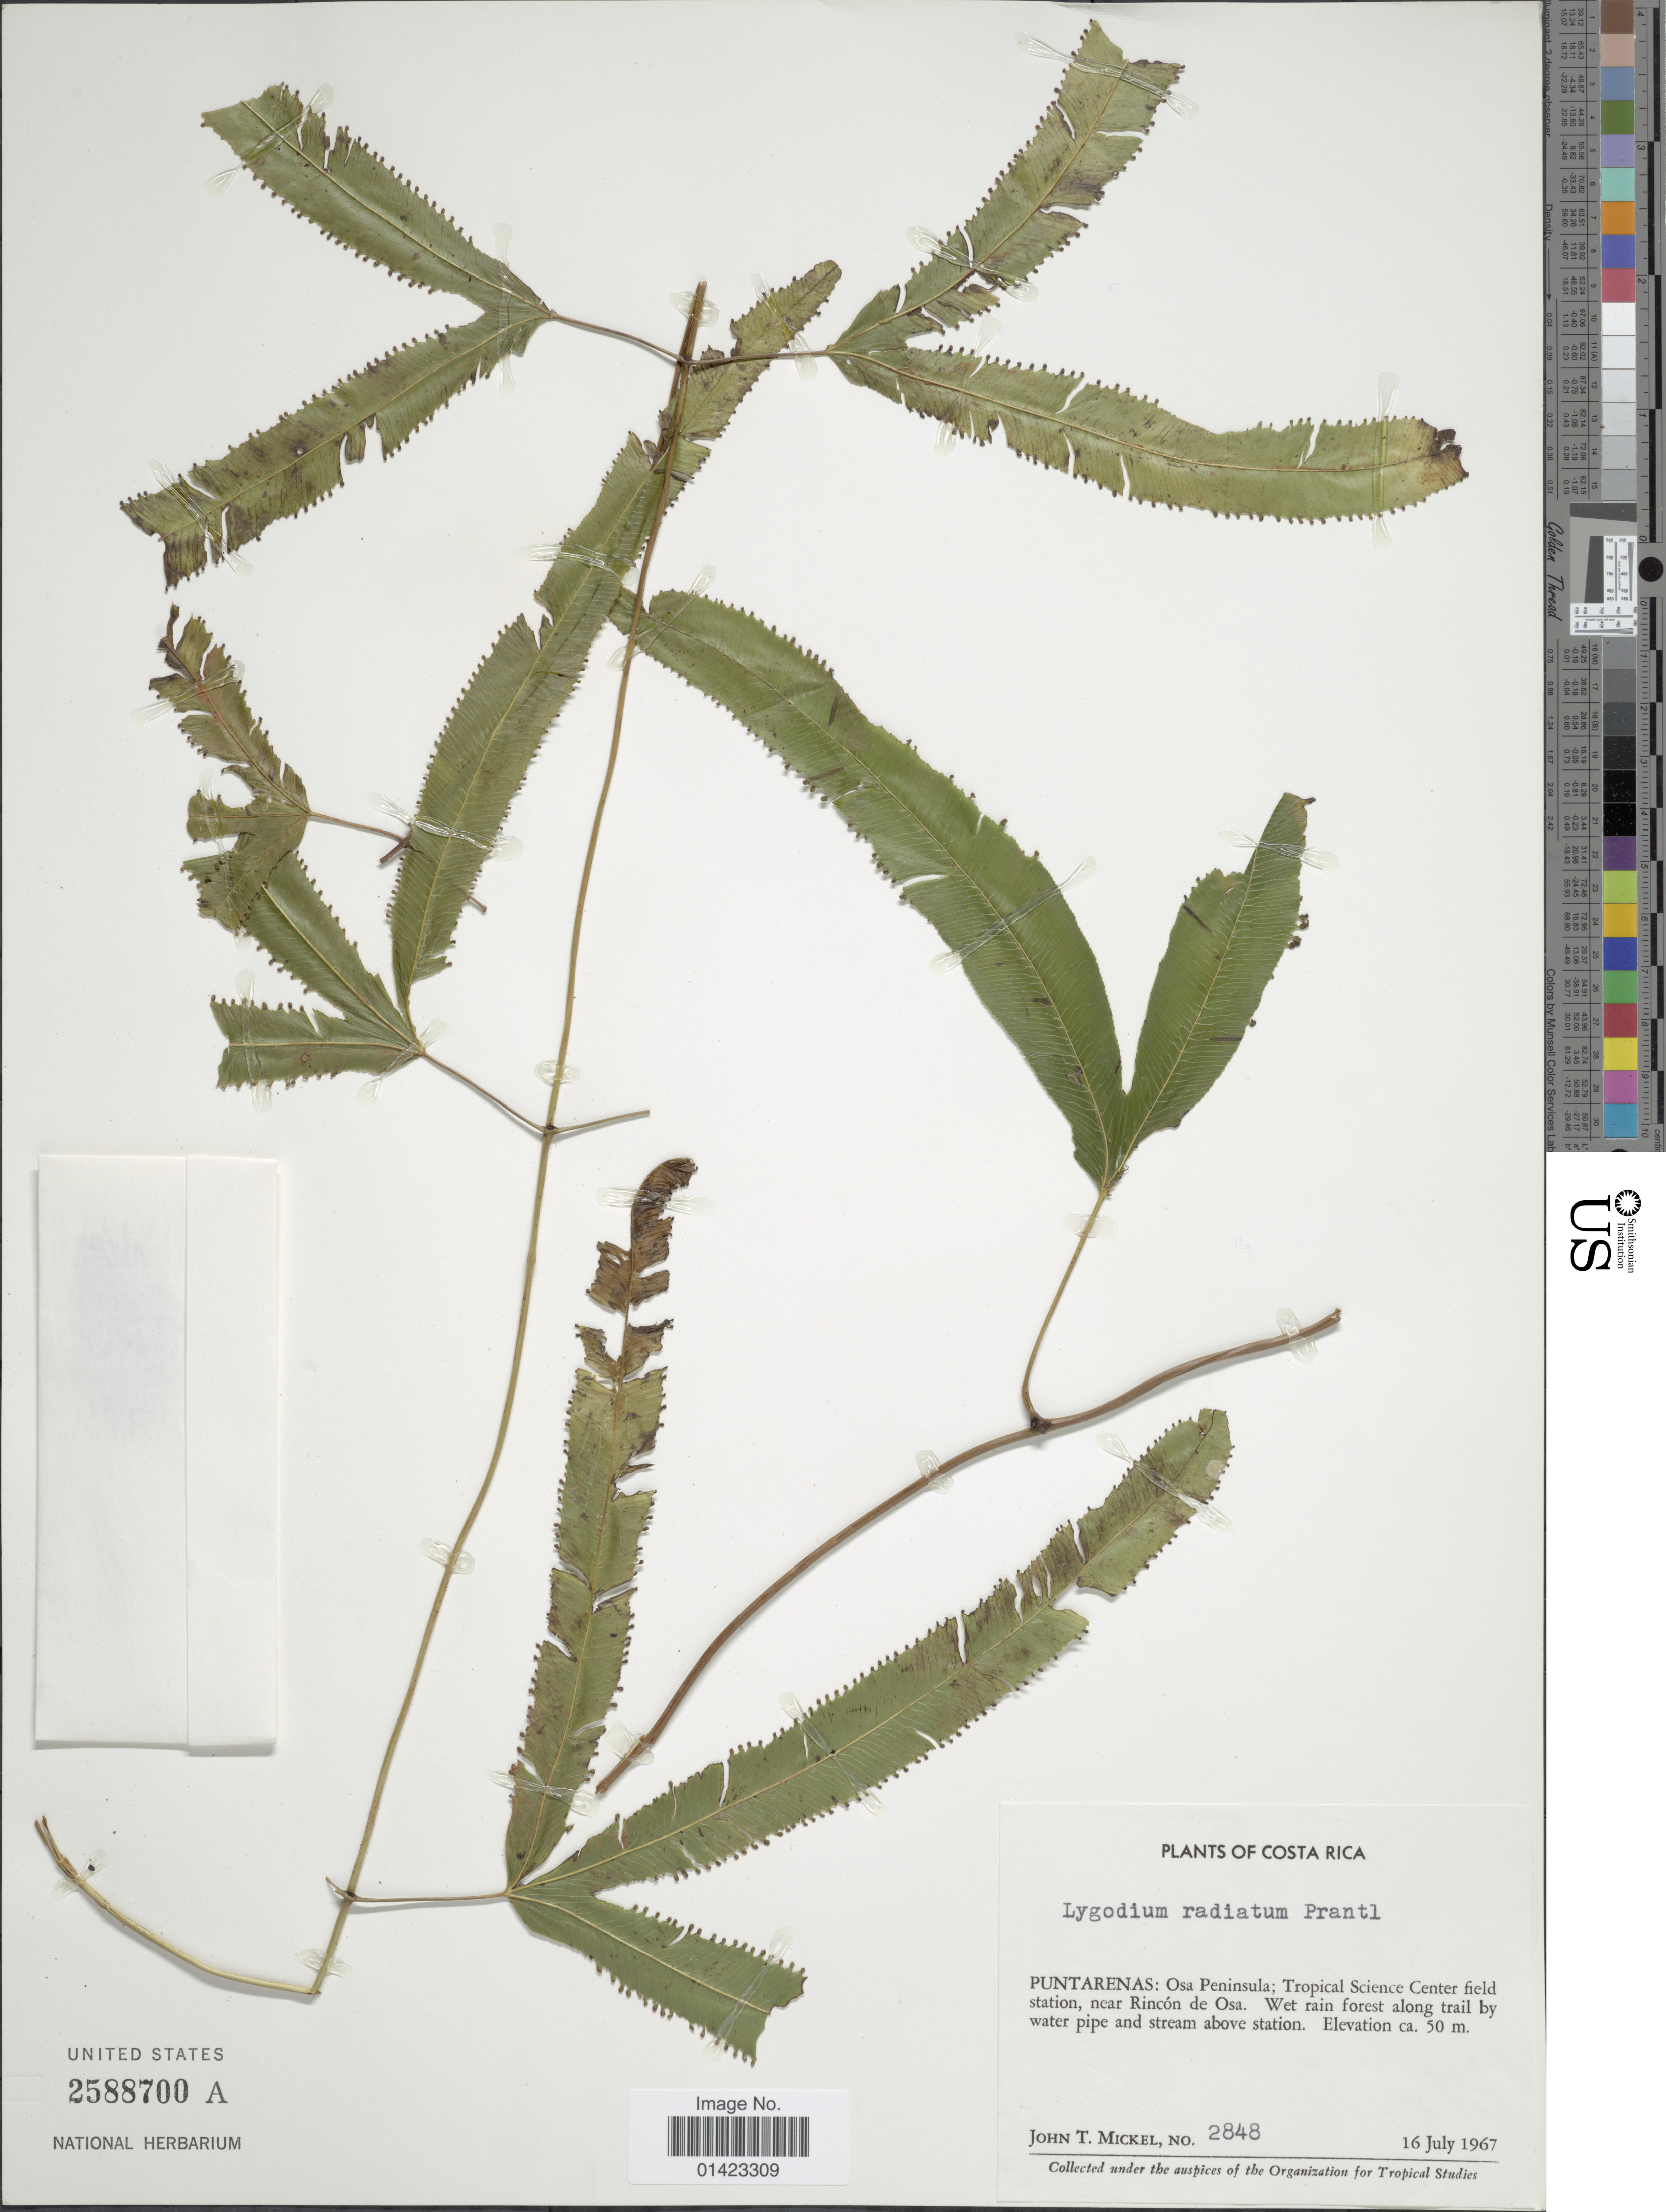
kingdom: Plantae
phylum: Tracheophyta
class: Polypodiopsida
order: Schizaeales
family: Lygodiaceae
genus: Lygodium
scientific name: Lygodium radiatum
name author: Prantl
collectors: J. T. Mickel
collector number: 2848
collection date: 1967-07-16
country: Costa Rica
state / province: Puntarenas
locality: Puntarenas: Osa Peninsula; Tropical Science Center field station near Rincón de Osa, wet rain forest along trail by water pipe and stream above station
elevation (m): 50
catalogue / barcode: US 2588700A